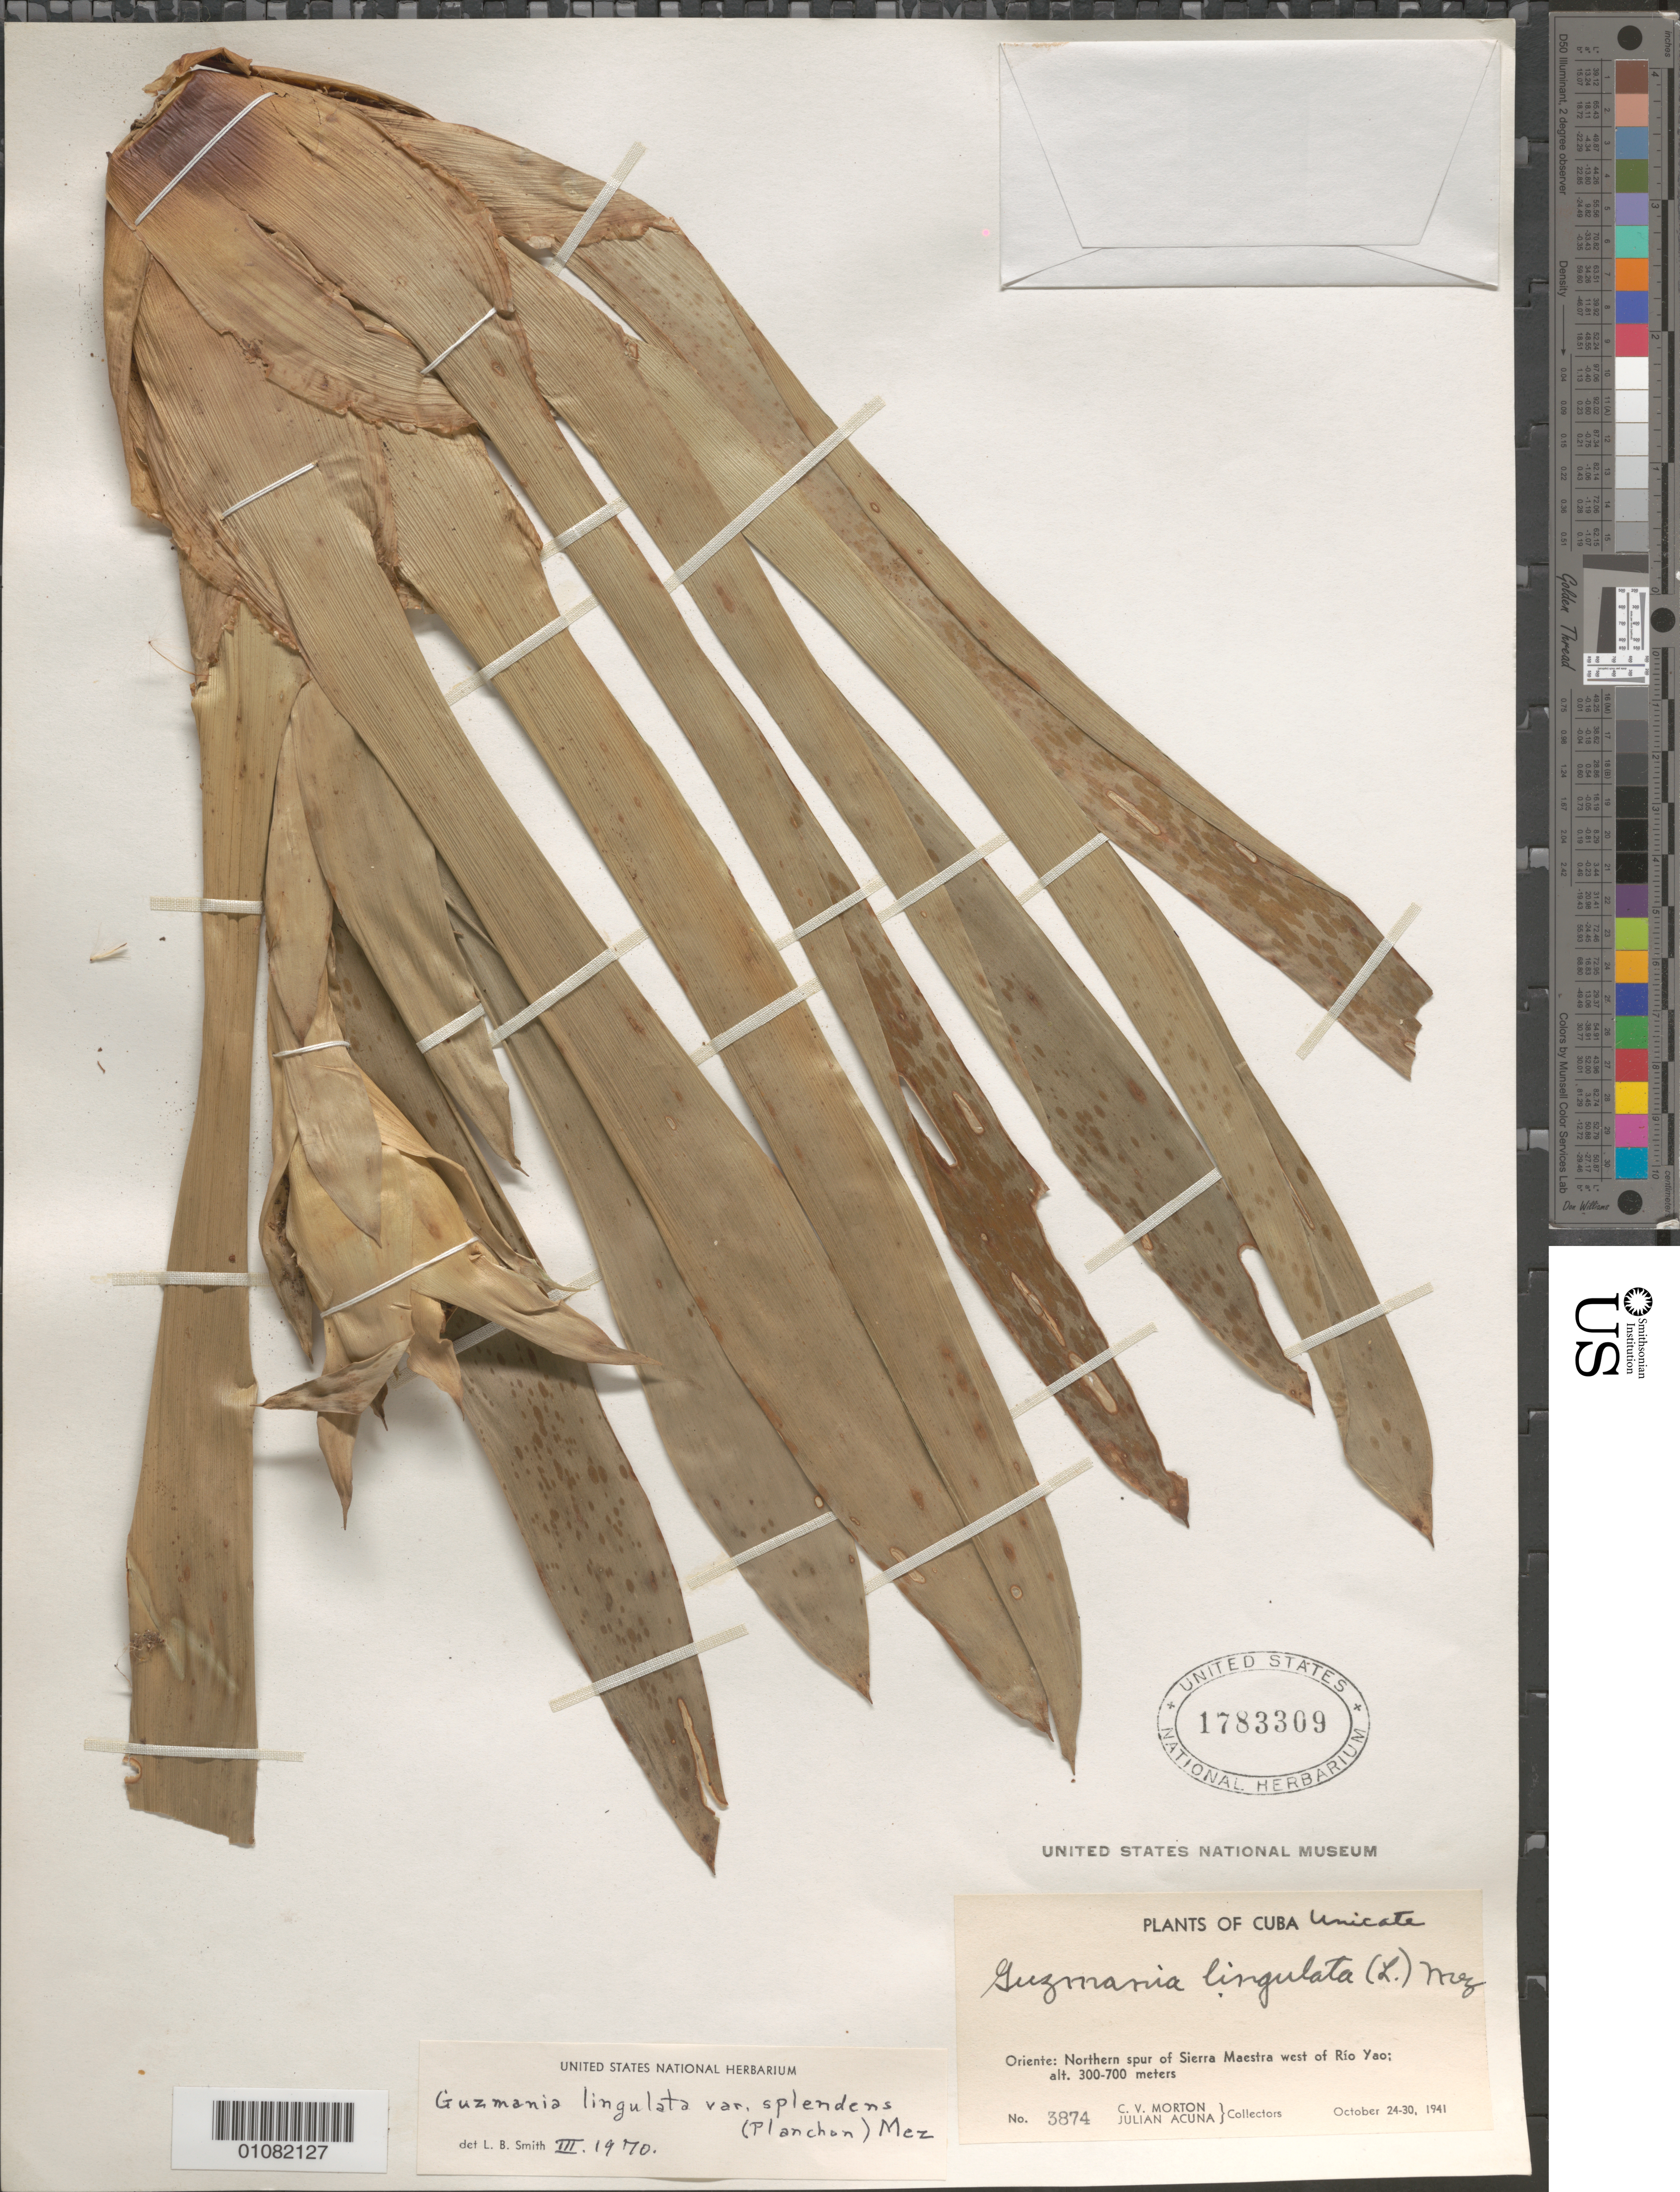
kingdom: Plantae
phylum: Tracheophyta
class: Liliopsida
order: Poales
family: Bromeliaceae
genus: Guzmania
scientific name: Guzmania lingulata var. lingulata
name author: (L.) Mez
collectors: C. V. Morton & J. Acuña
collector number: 3874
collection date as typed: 24 Oct 1941 to 30 Oct 1941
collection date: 1941-10-24/1941-10-30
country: Cuba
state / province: Granma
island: Cuba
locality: Oriente: Northern spur of Sierra Maestra, W of Río Yao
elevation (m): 300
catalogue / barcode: US 1783309